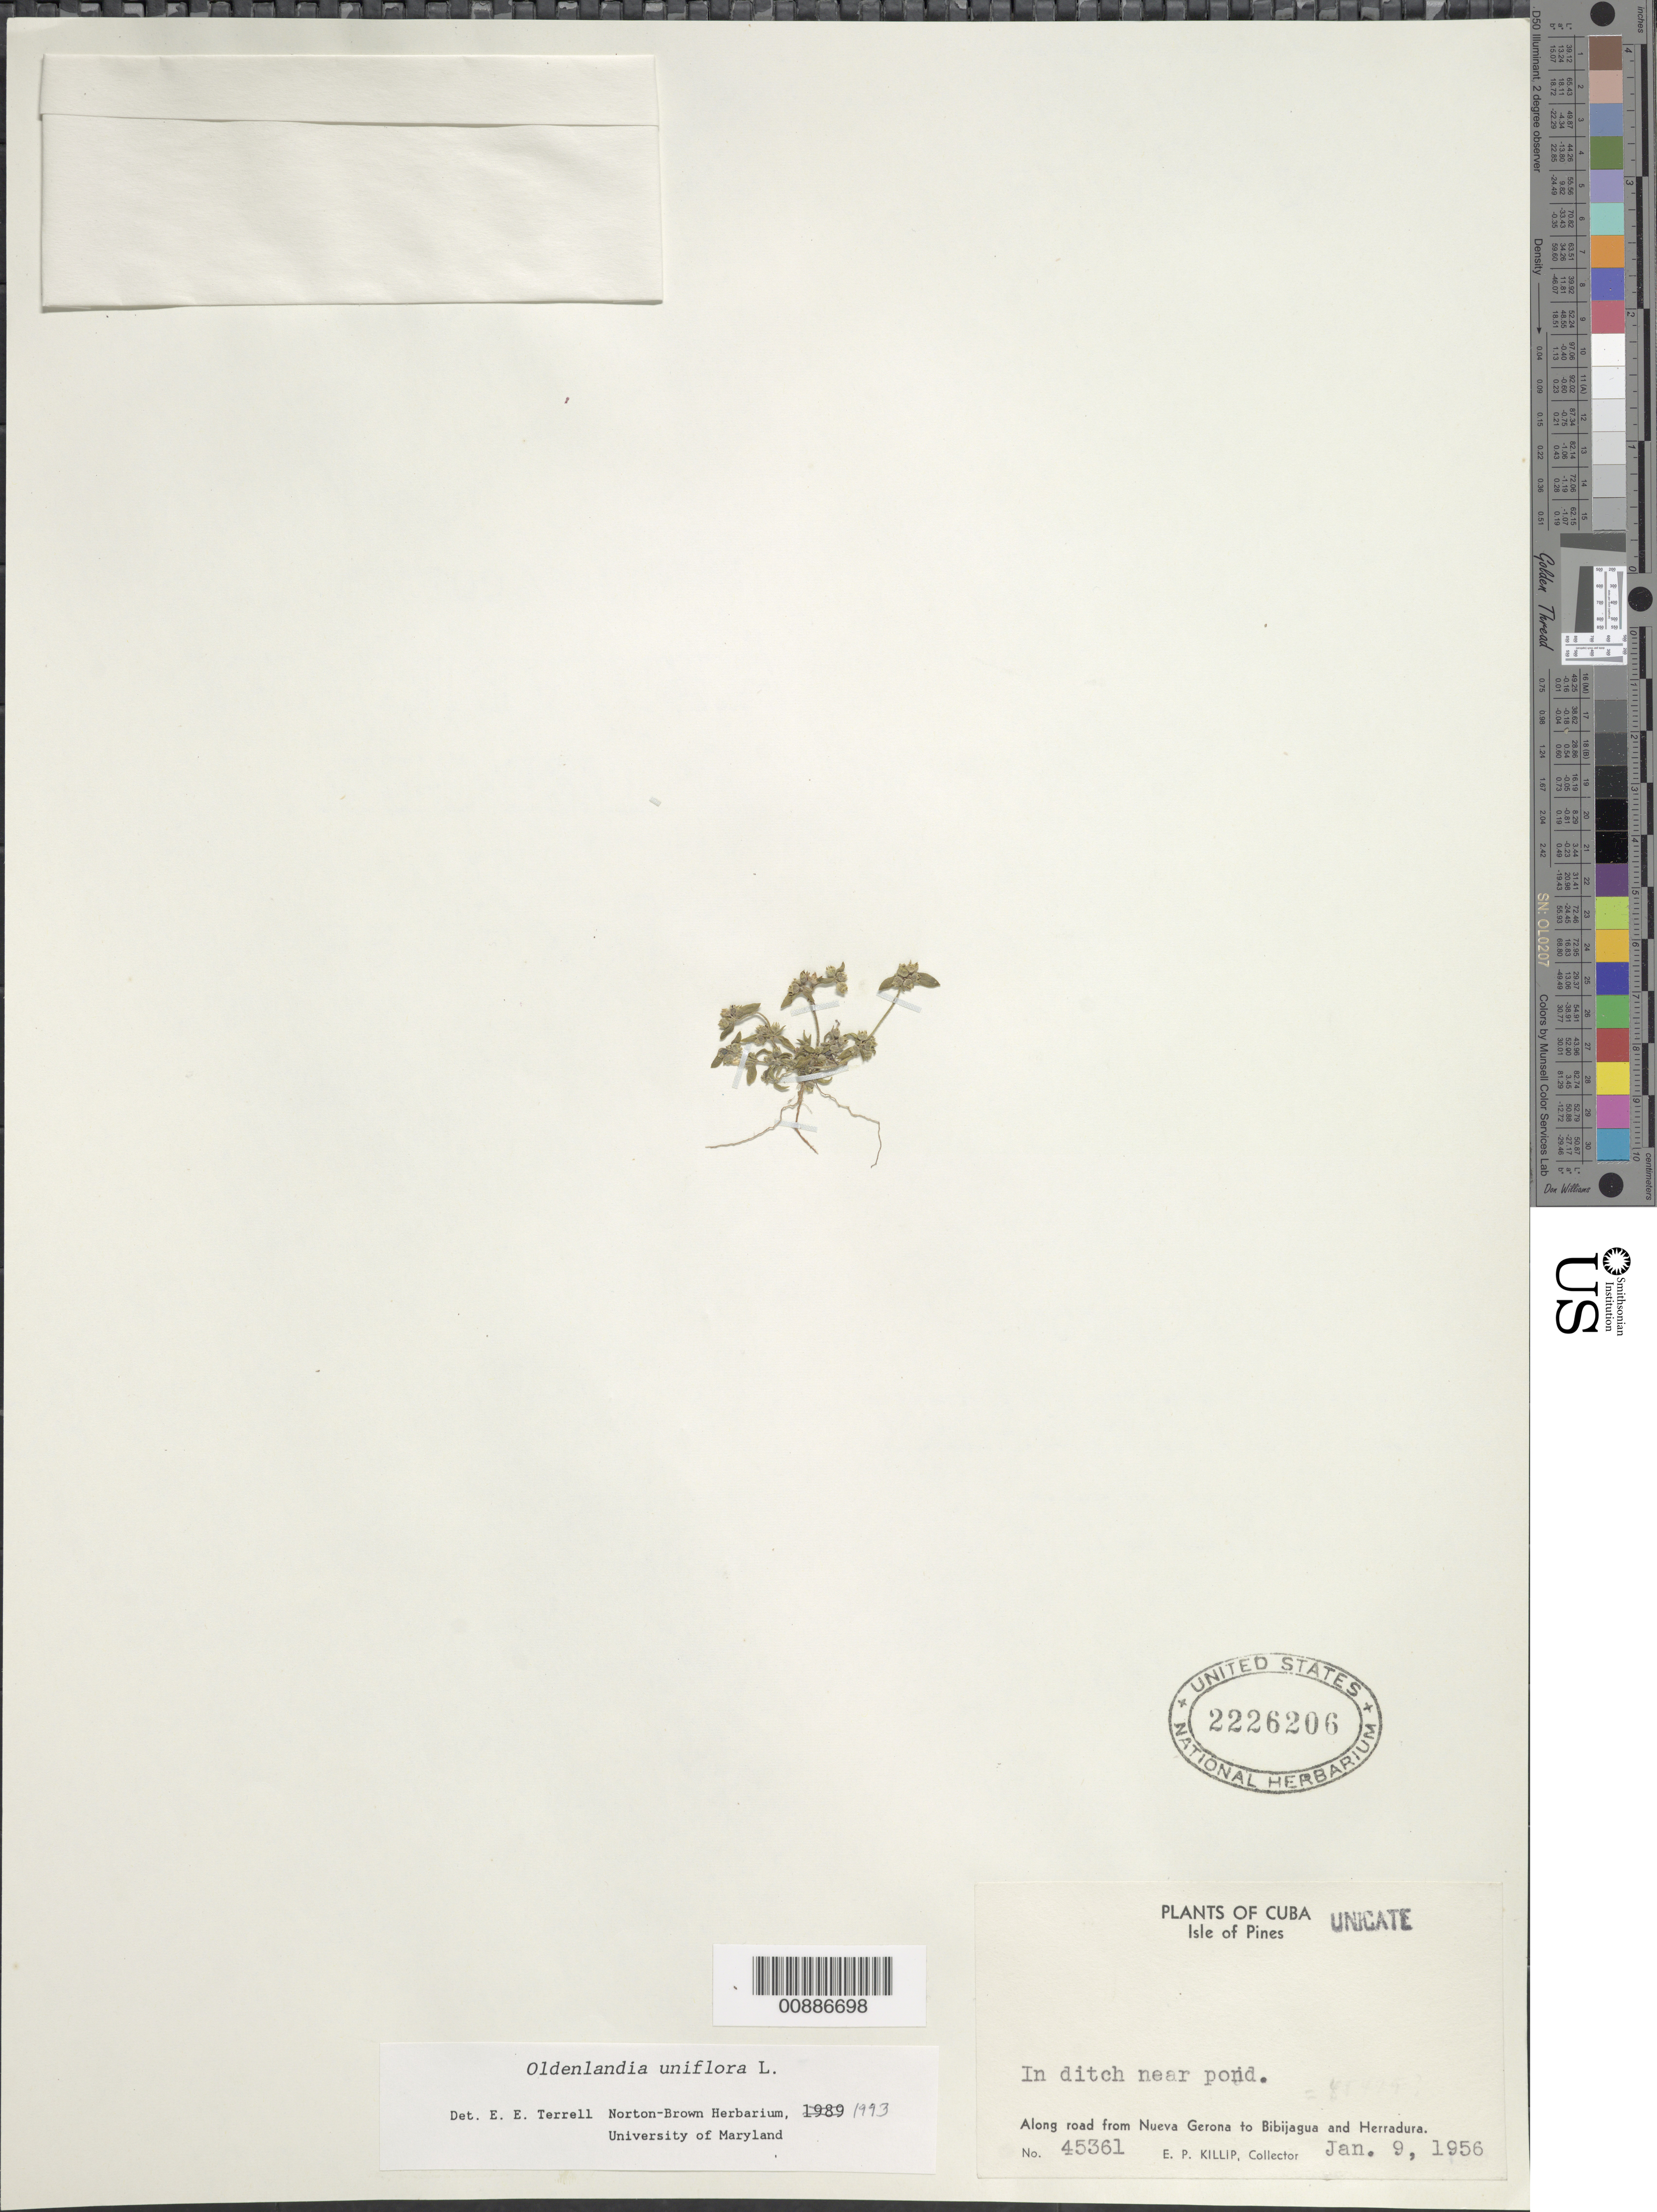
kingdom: Plantae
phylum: Tracheophyta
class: Magnoliopsida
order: Gentianales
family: Rubiaceae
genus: Oldenlandia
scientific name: Oldenlandia uniflora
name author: L.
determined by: Terrell, E. E.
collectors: E. P. Killip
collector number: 45361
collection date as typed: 09 Jan 1956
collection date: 1956-01-09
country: Cuba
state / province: Isla de La Juventud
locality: Along road from Nueva Gerona to Bibijagua and Herradura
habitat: In ditch near pond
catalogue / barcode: US 2226206